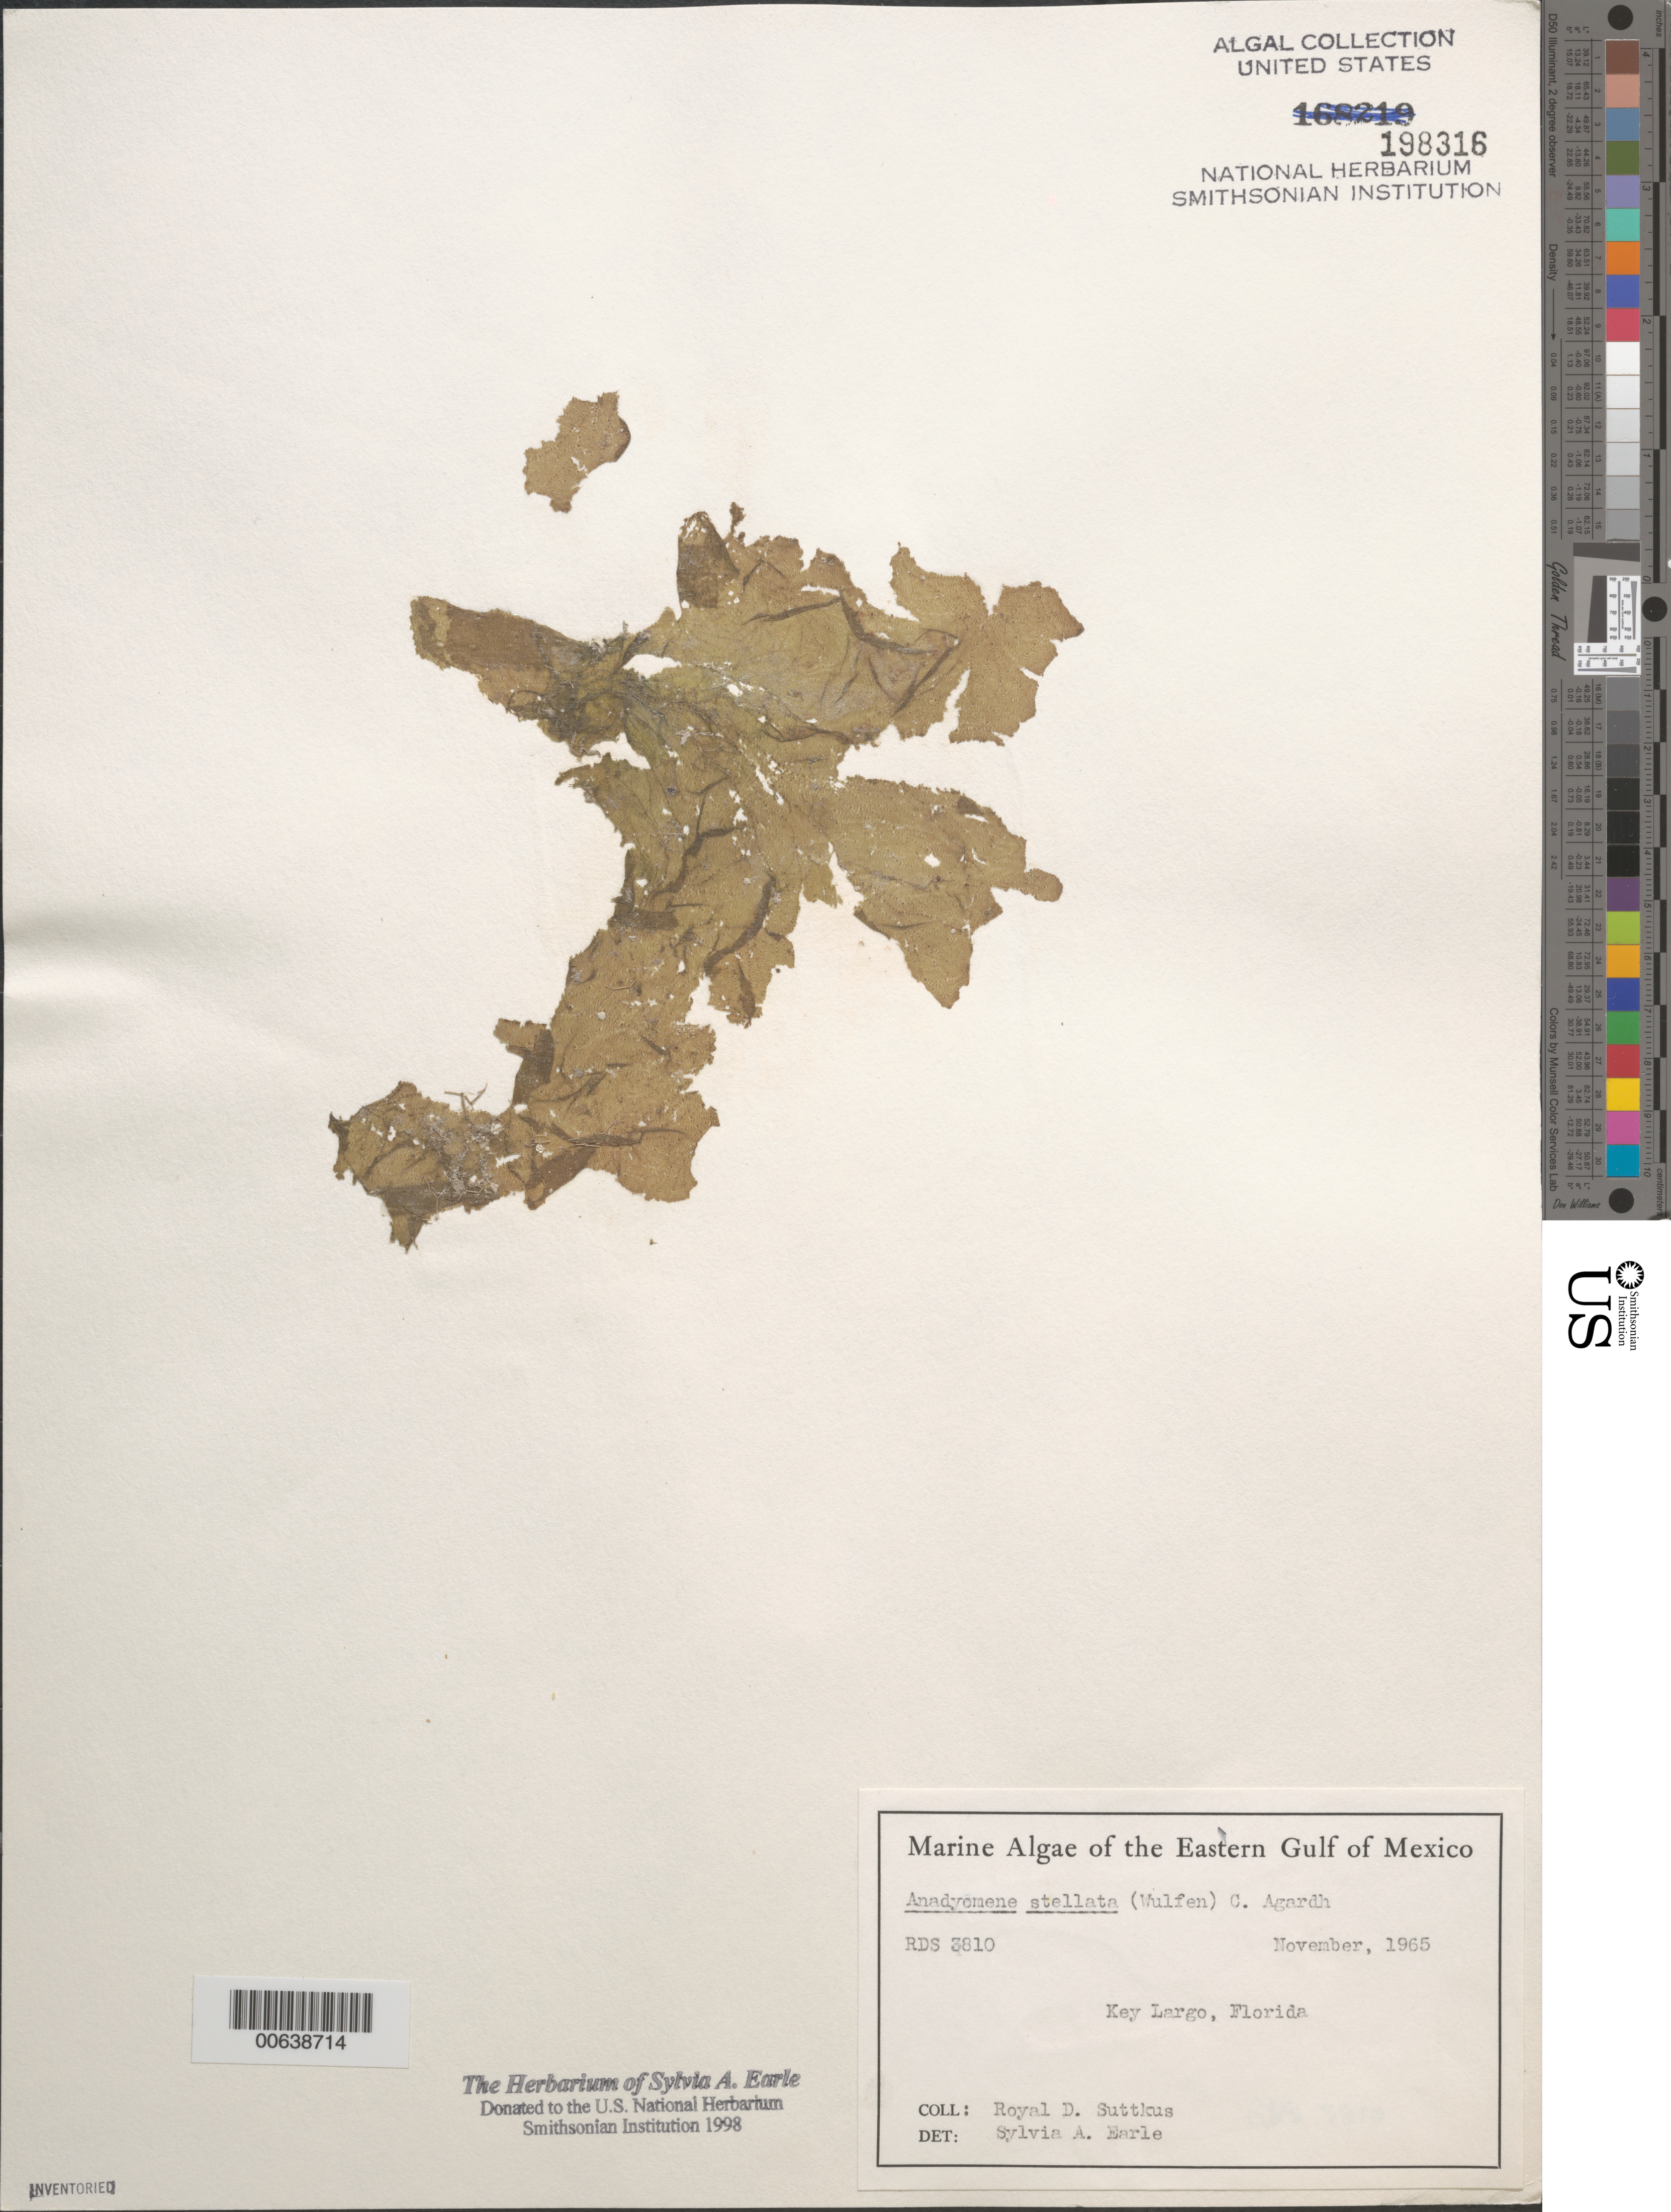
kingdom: Plantae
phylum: Chlorophyta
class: Ulvophyceae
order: Cladophorales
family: Anadyomenaceae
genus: Anadyomene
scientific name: Anadyomene stellata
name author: (Wulfen) C. Agardh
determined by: Earle, S. A.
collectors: R. Suttkus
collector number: Rds 3810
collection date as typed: Nov 1965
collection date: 1965-11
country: United States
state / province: Florida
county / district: Monroe County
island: Key Largo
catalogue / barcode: US 198316